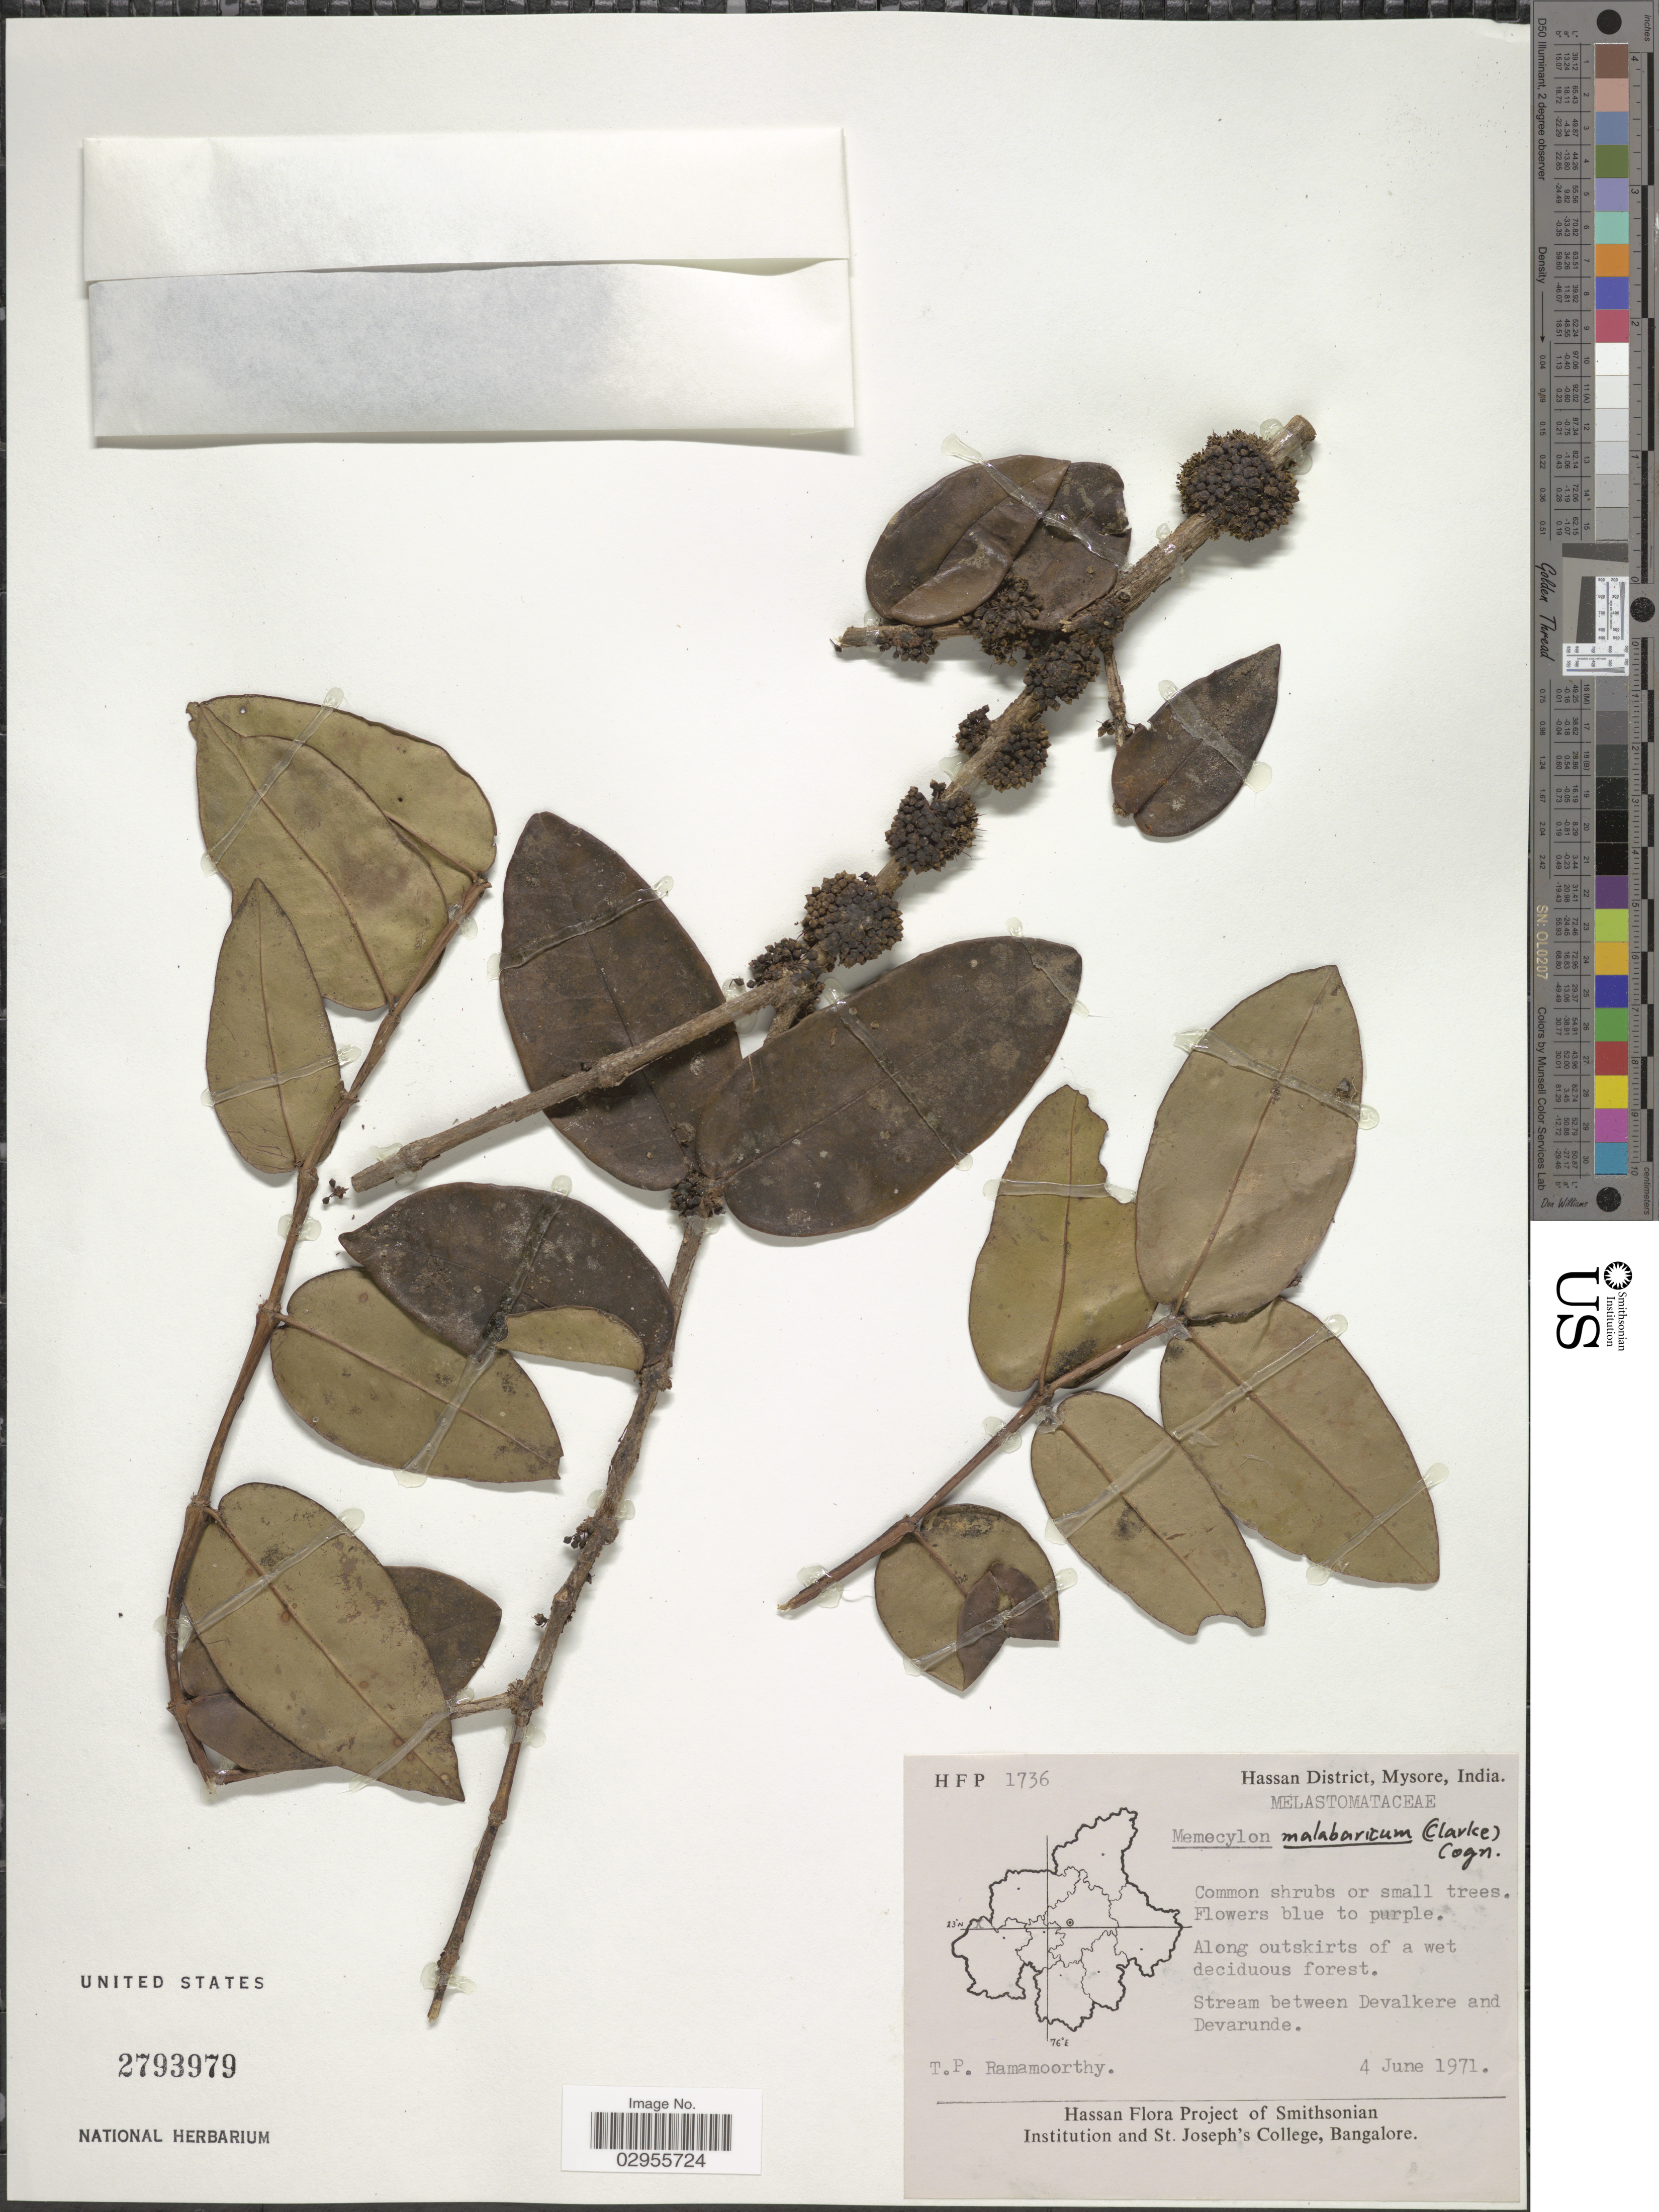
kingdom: Plantae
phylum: Tracheophyta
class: Magnoliopsida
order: Myrtales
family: Melastomataceae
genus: Memecylon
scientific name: Memecylon malabaricum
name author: Cogn.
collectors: T. P. Ramamoorthy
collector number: HFP1736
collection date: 1971-06-04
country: India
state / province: Karnataka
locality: Hassan District, Mysore. Stream between Devalkere and Devarunde.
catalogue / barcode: US 2793979